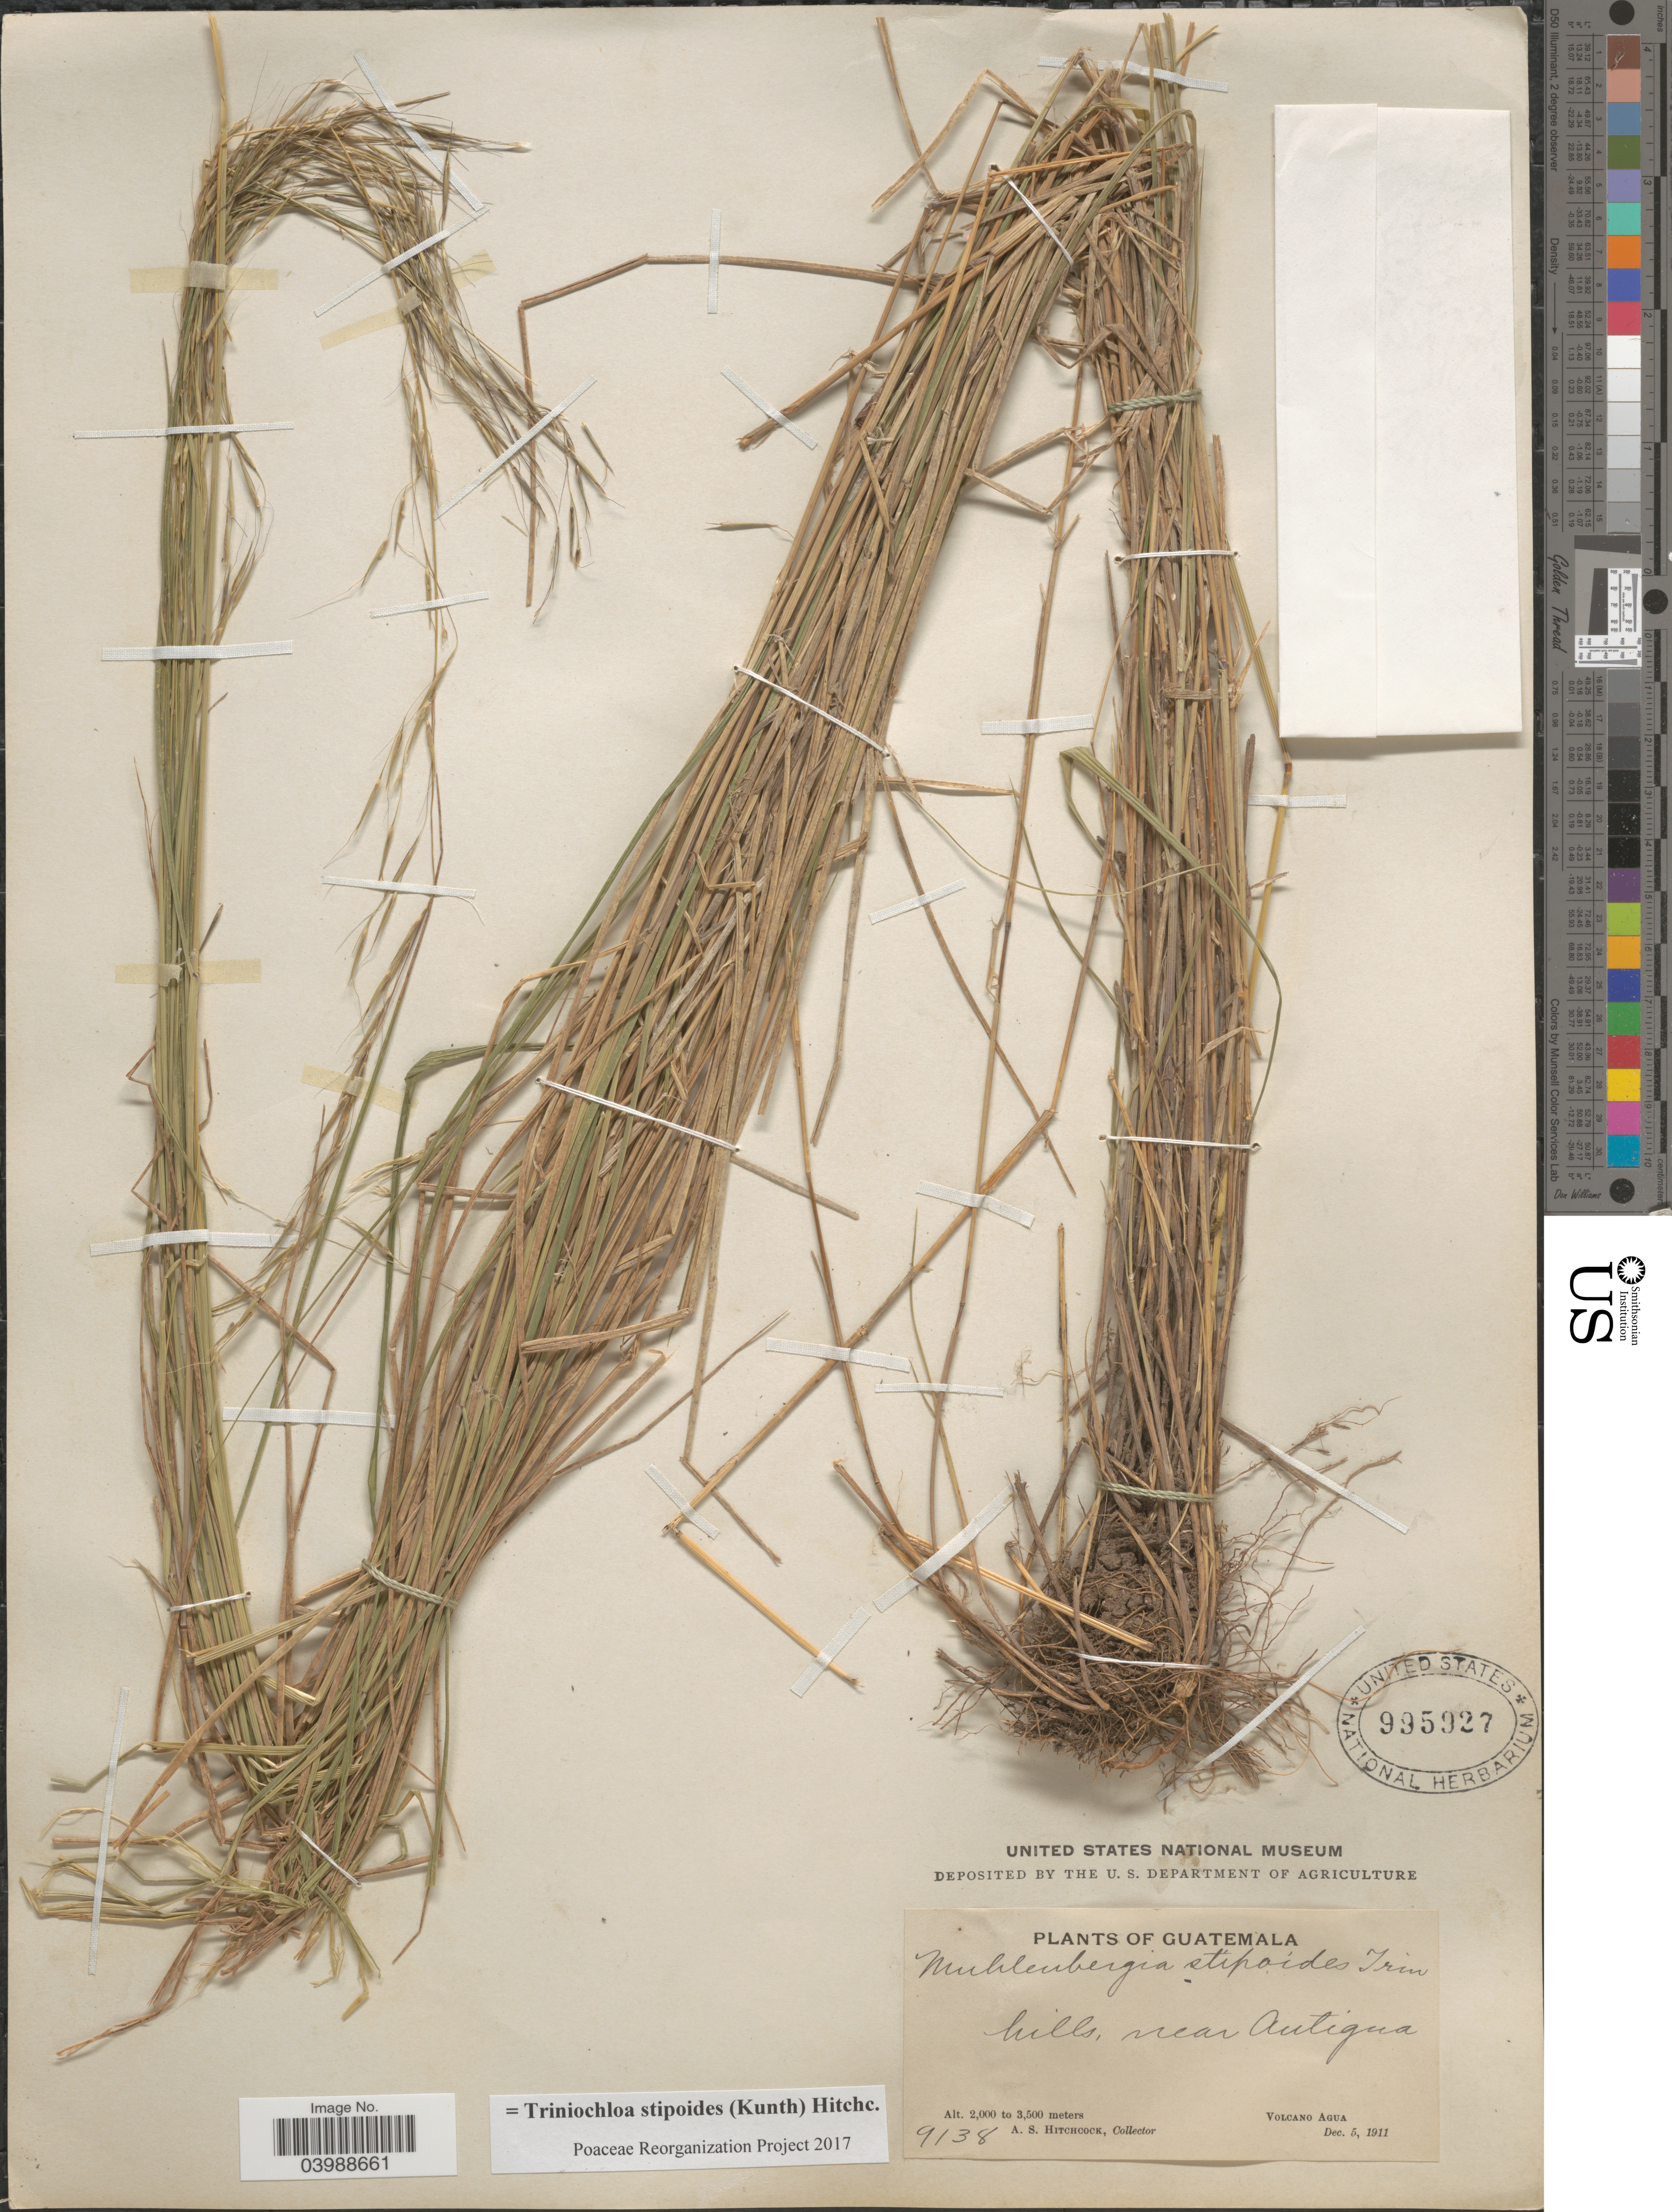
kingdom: Plantae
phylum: Tracheophyta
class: Liliopsida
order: Poales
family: Poaceae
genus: Triniochloa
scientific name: Triniochloa stipoides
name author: (Kunth) Hitchc.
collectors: A. S. Hitchcock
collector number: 9138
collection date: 1911-12-05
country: Guatemala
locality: Hills, near Antigua. Volcano Agua.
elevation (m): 2000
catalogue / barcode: US 995927